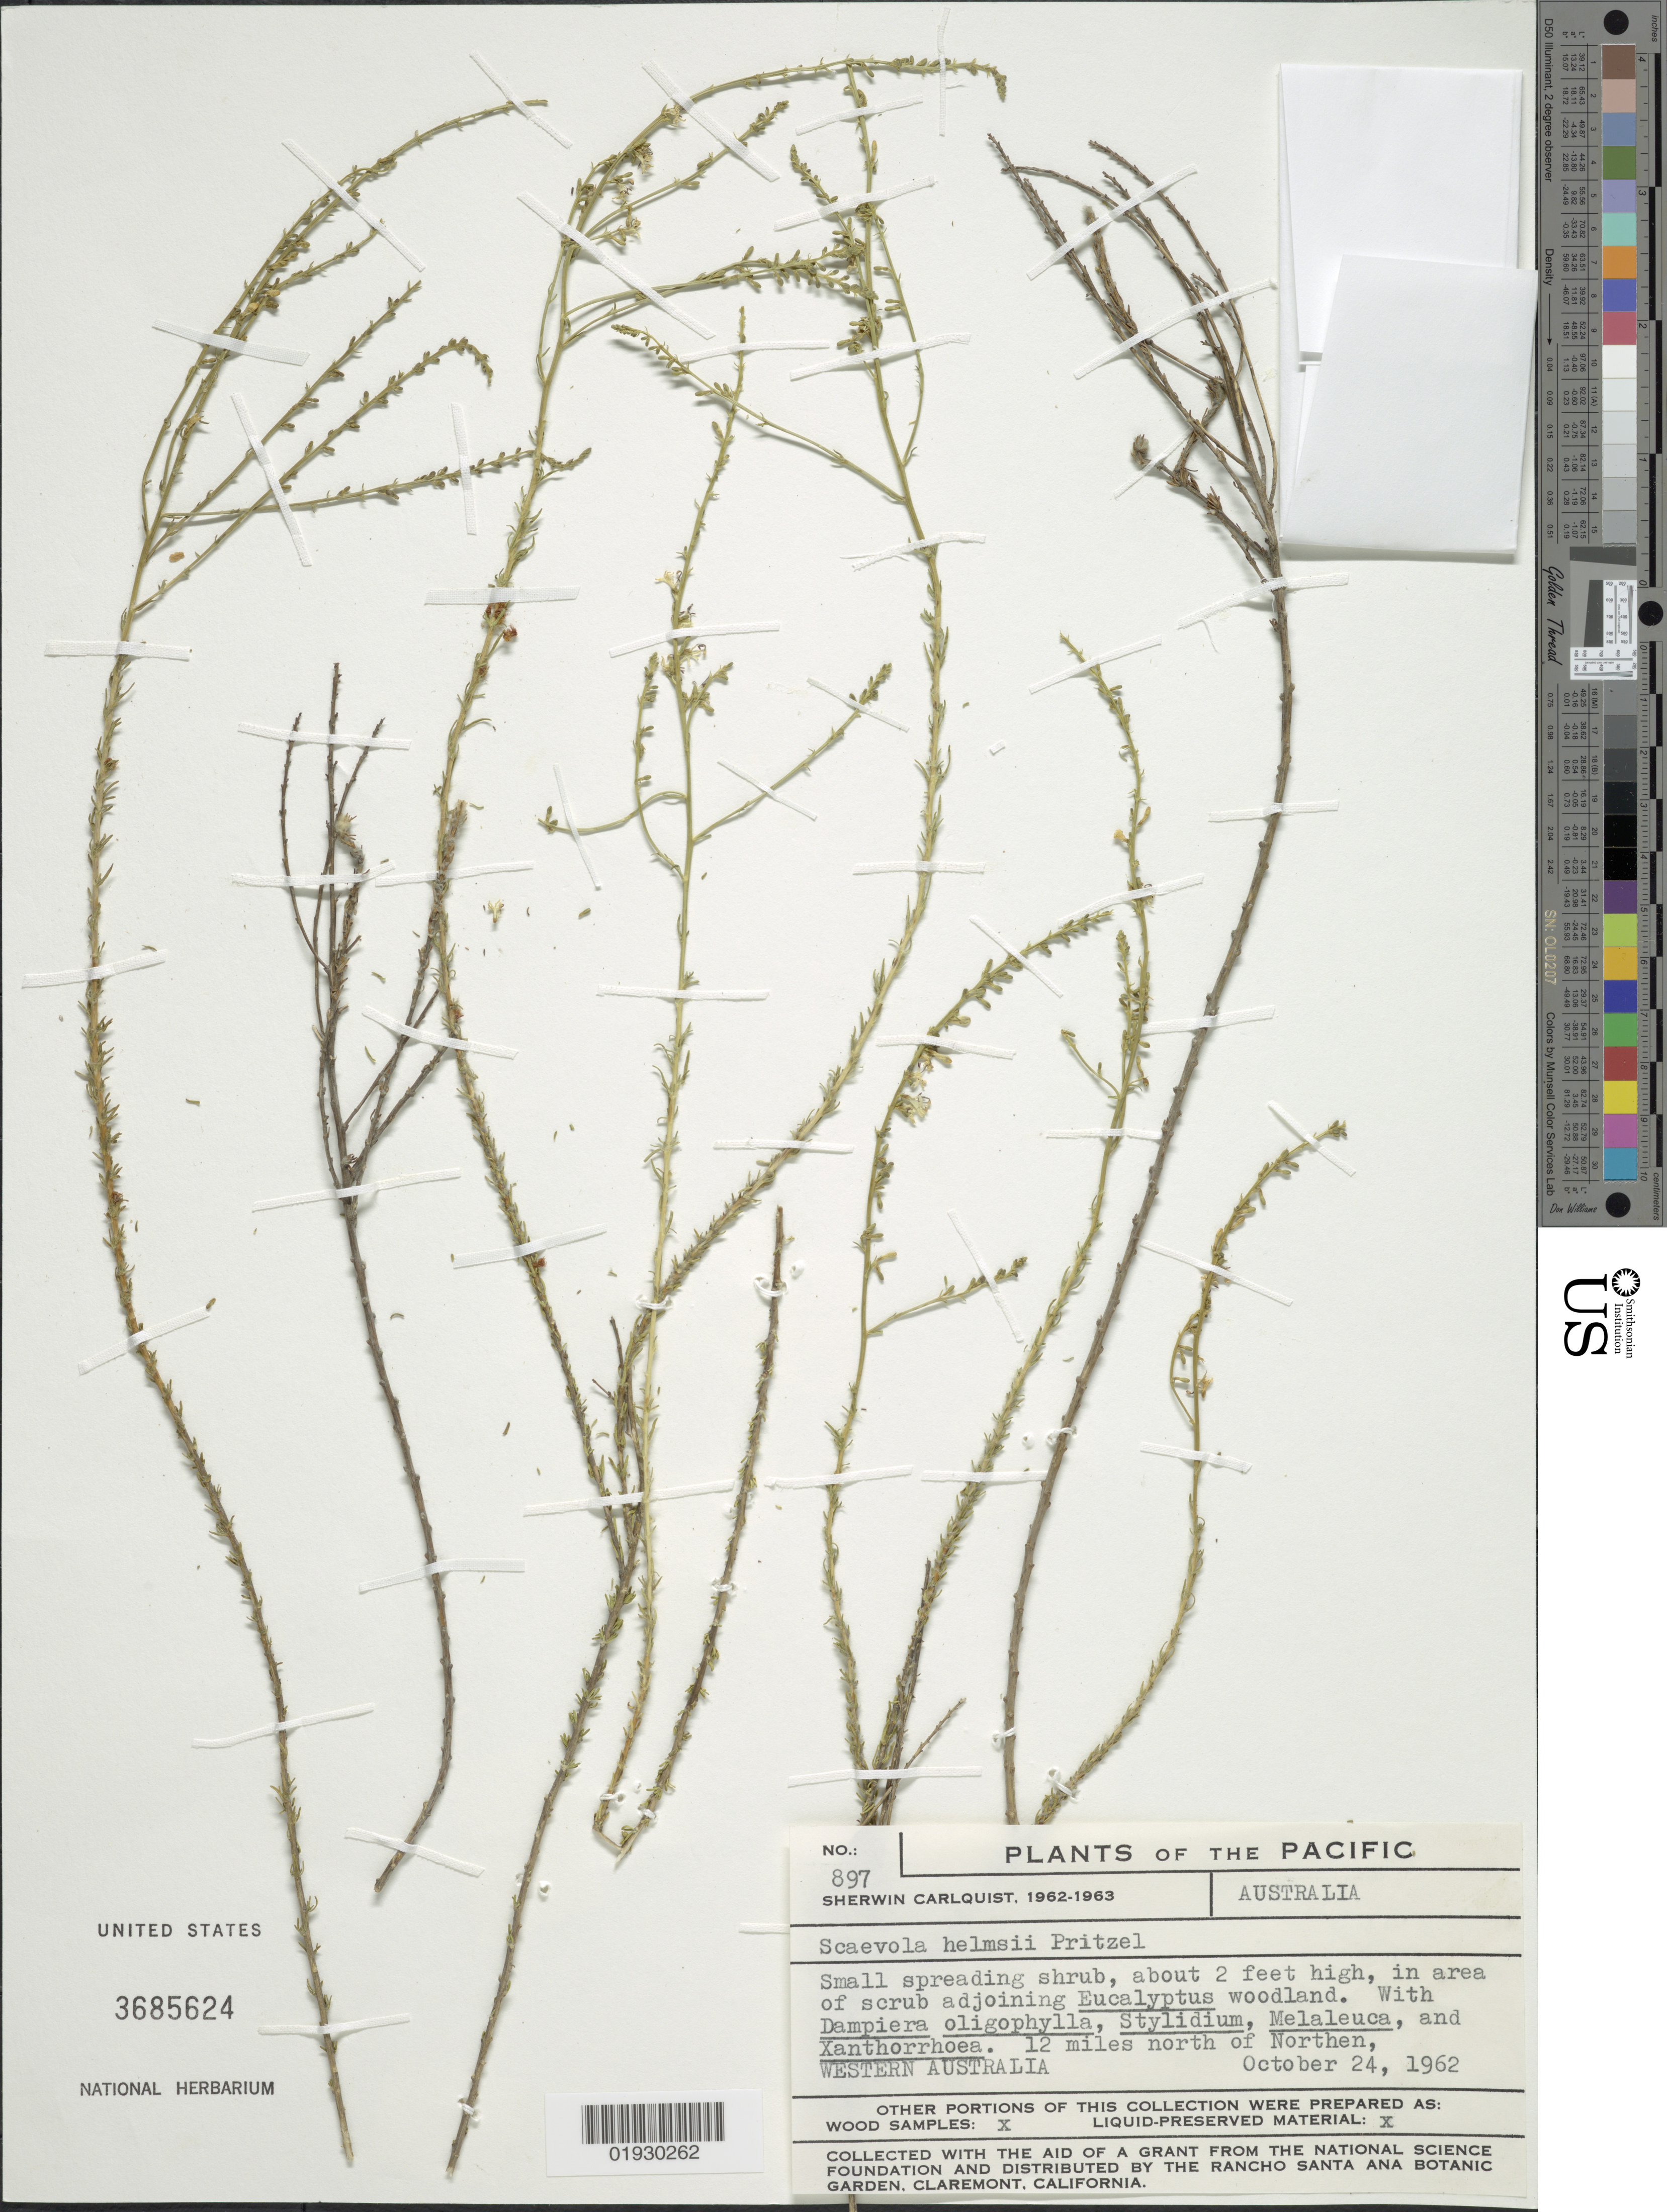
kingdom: Plantae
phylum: Tracheophyta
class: Magnoliopsida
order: Asterales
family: Goodeniaceae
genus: Scaevola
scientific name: Scaevola helmsii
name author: E. Pritz.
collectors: S. Carlquist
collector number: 897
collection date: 1962-10-24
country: Australia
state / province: Western Australia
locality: The Pacific. 12 miles north of Northen.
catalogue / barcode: US 3685624